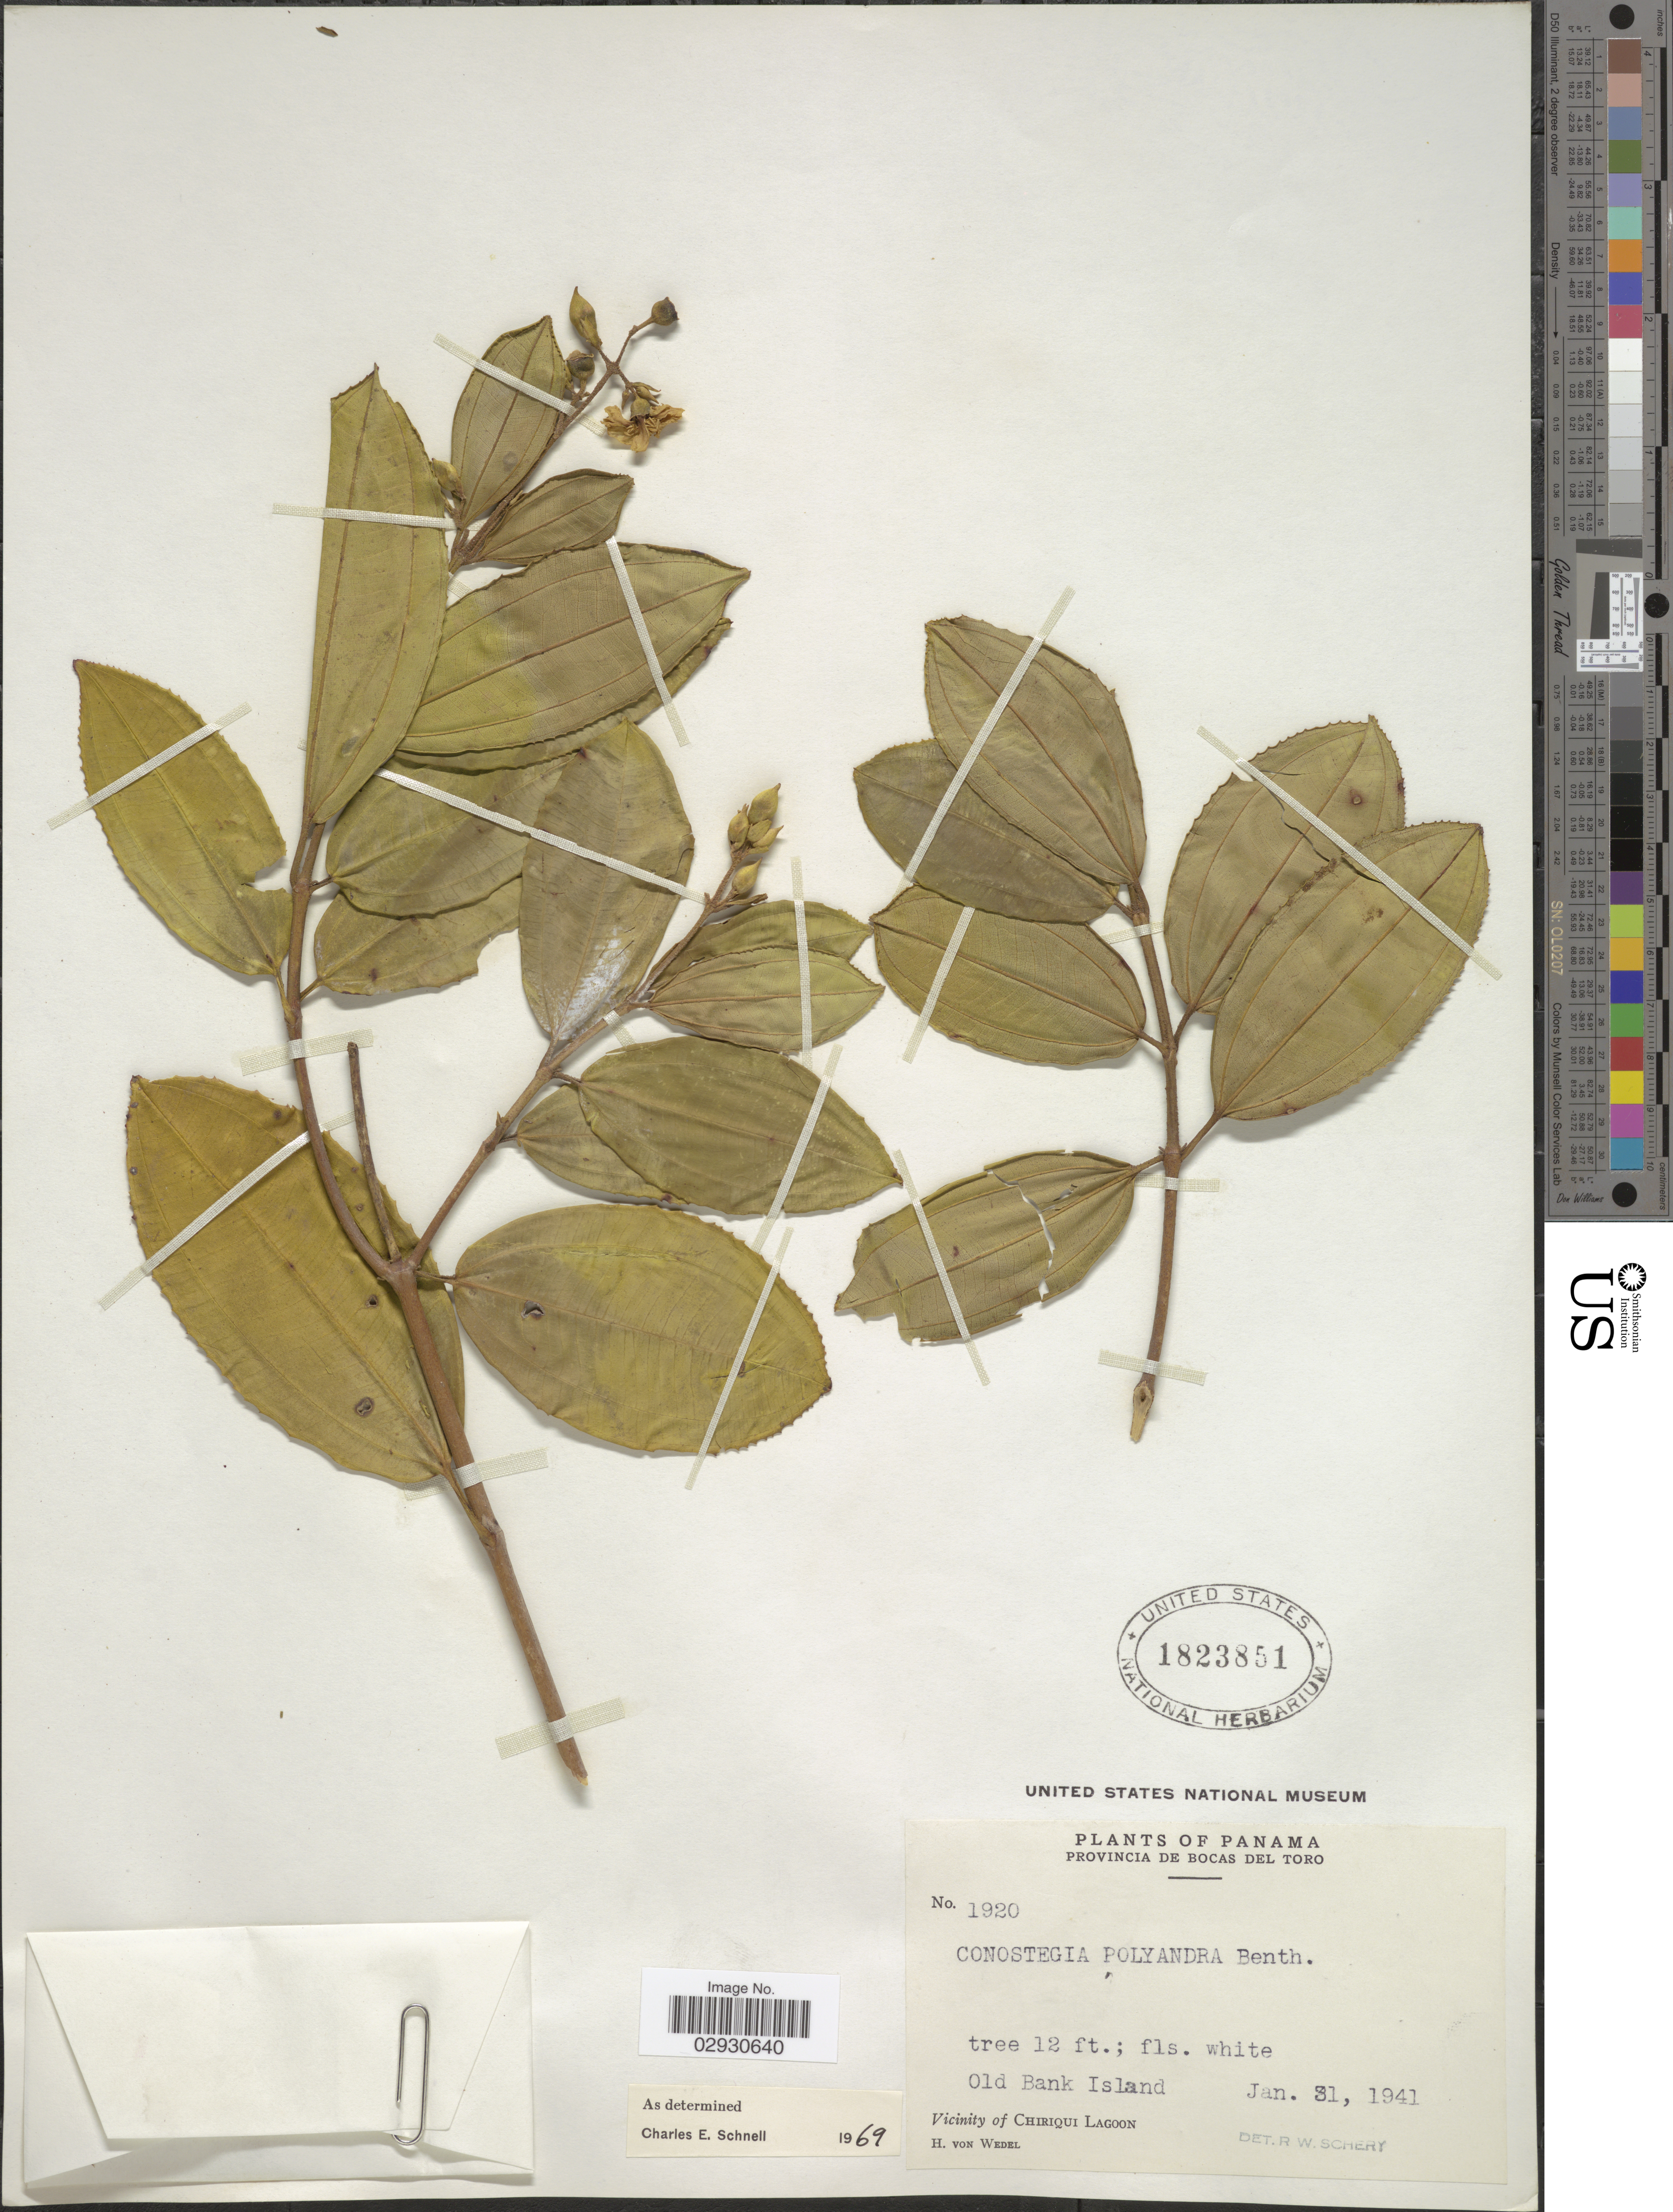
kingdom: Plantae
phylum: Tracheophyta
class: Magnoliopsida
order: Myrtales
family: Melastomataceae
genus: Conostegia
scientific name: Conostegia polyandra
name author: Benth.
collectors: H. von Wedel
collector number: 1920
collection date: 1941-01-31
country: Panama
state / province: Bocas del Toro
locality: Old Bank Island, Vicinity of Chiriqui Lagoon.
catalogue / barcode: US 1823851